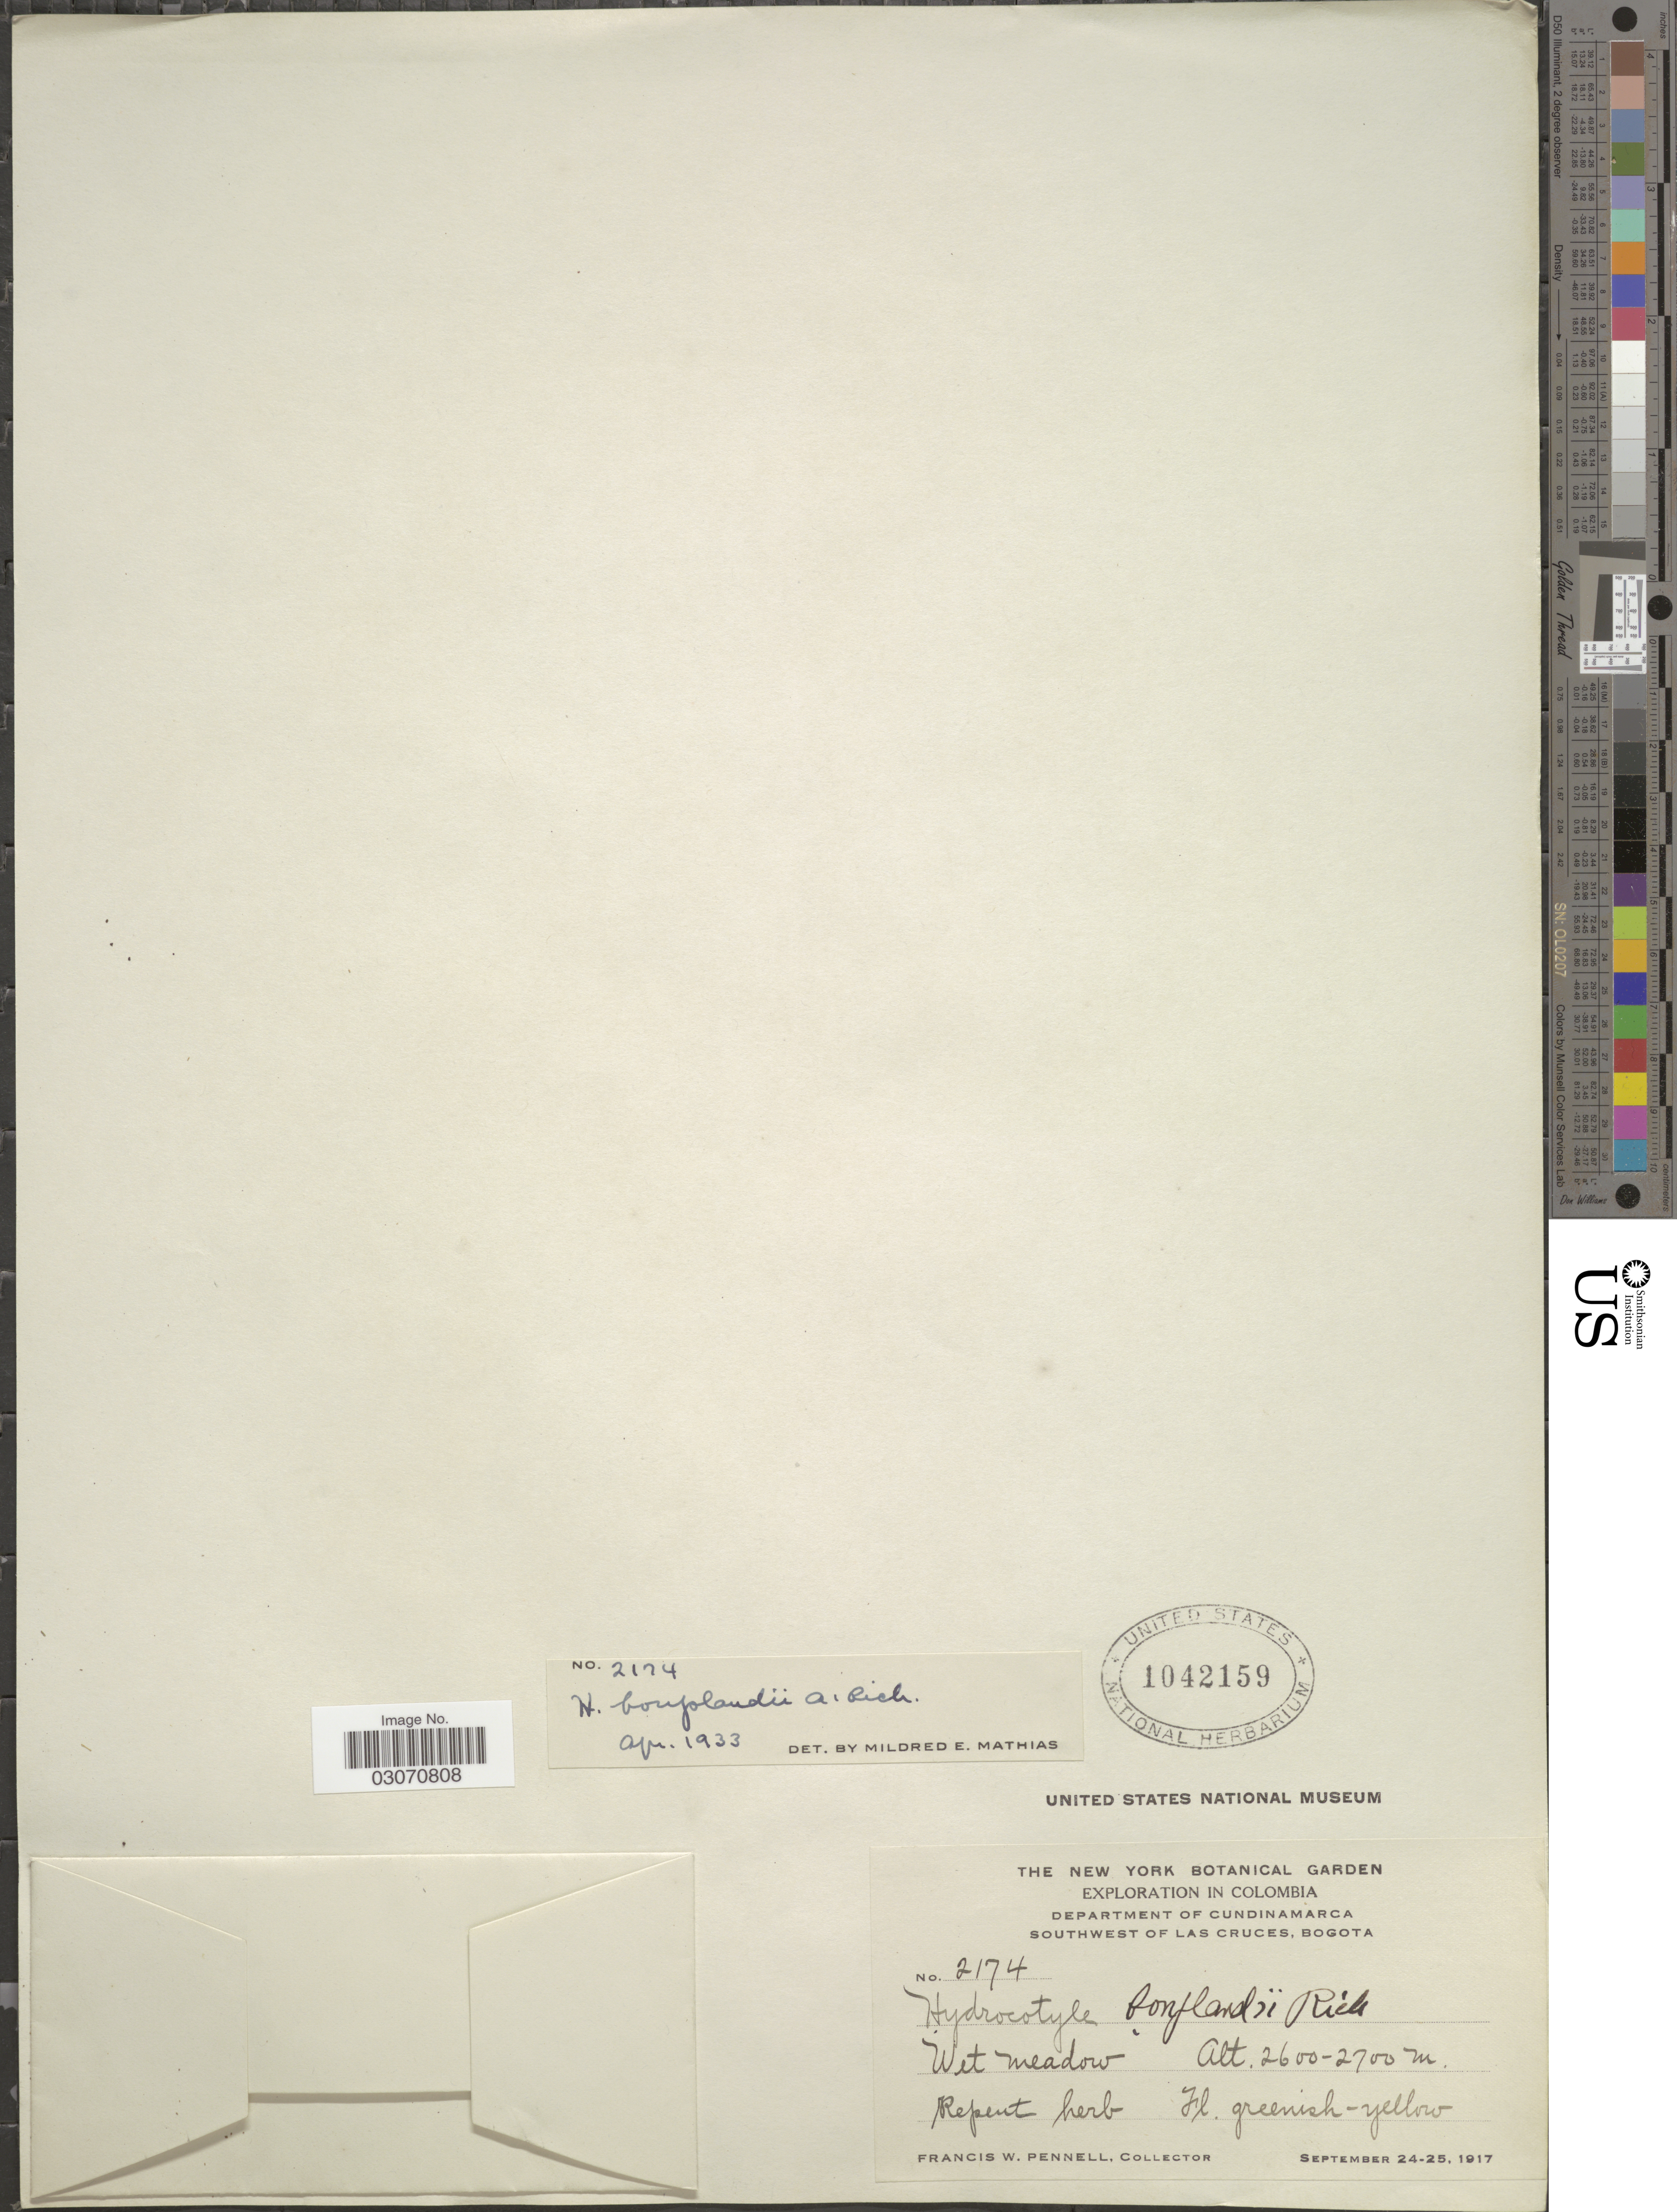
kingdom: Plantae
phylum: Tracheophyta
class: Magnoliopsida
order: Apiales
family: Araliaceae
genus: Hydrocotyle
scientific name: Hydrocotyle bonplandii var. bonplandii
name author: A. Rich.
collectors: F. W. Pennell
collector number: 2174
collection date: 1917-09-24/1917-09-25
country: Colombia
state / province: Cundinamarca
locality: Department of Cundinamarca. Southwest of Las Cruces, Bogota.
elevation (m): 2600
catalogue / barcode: US 1042159